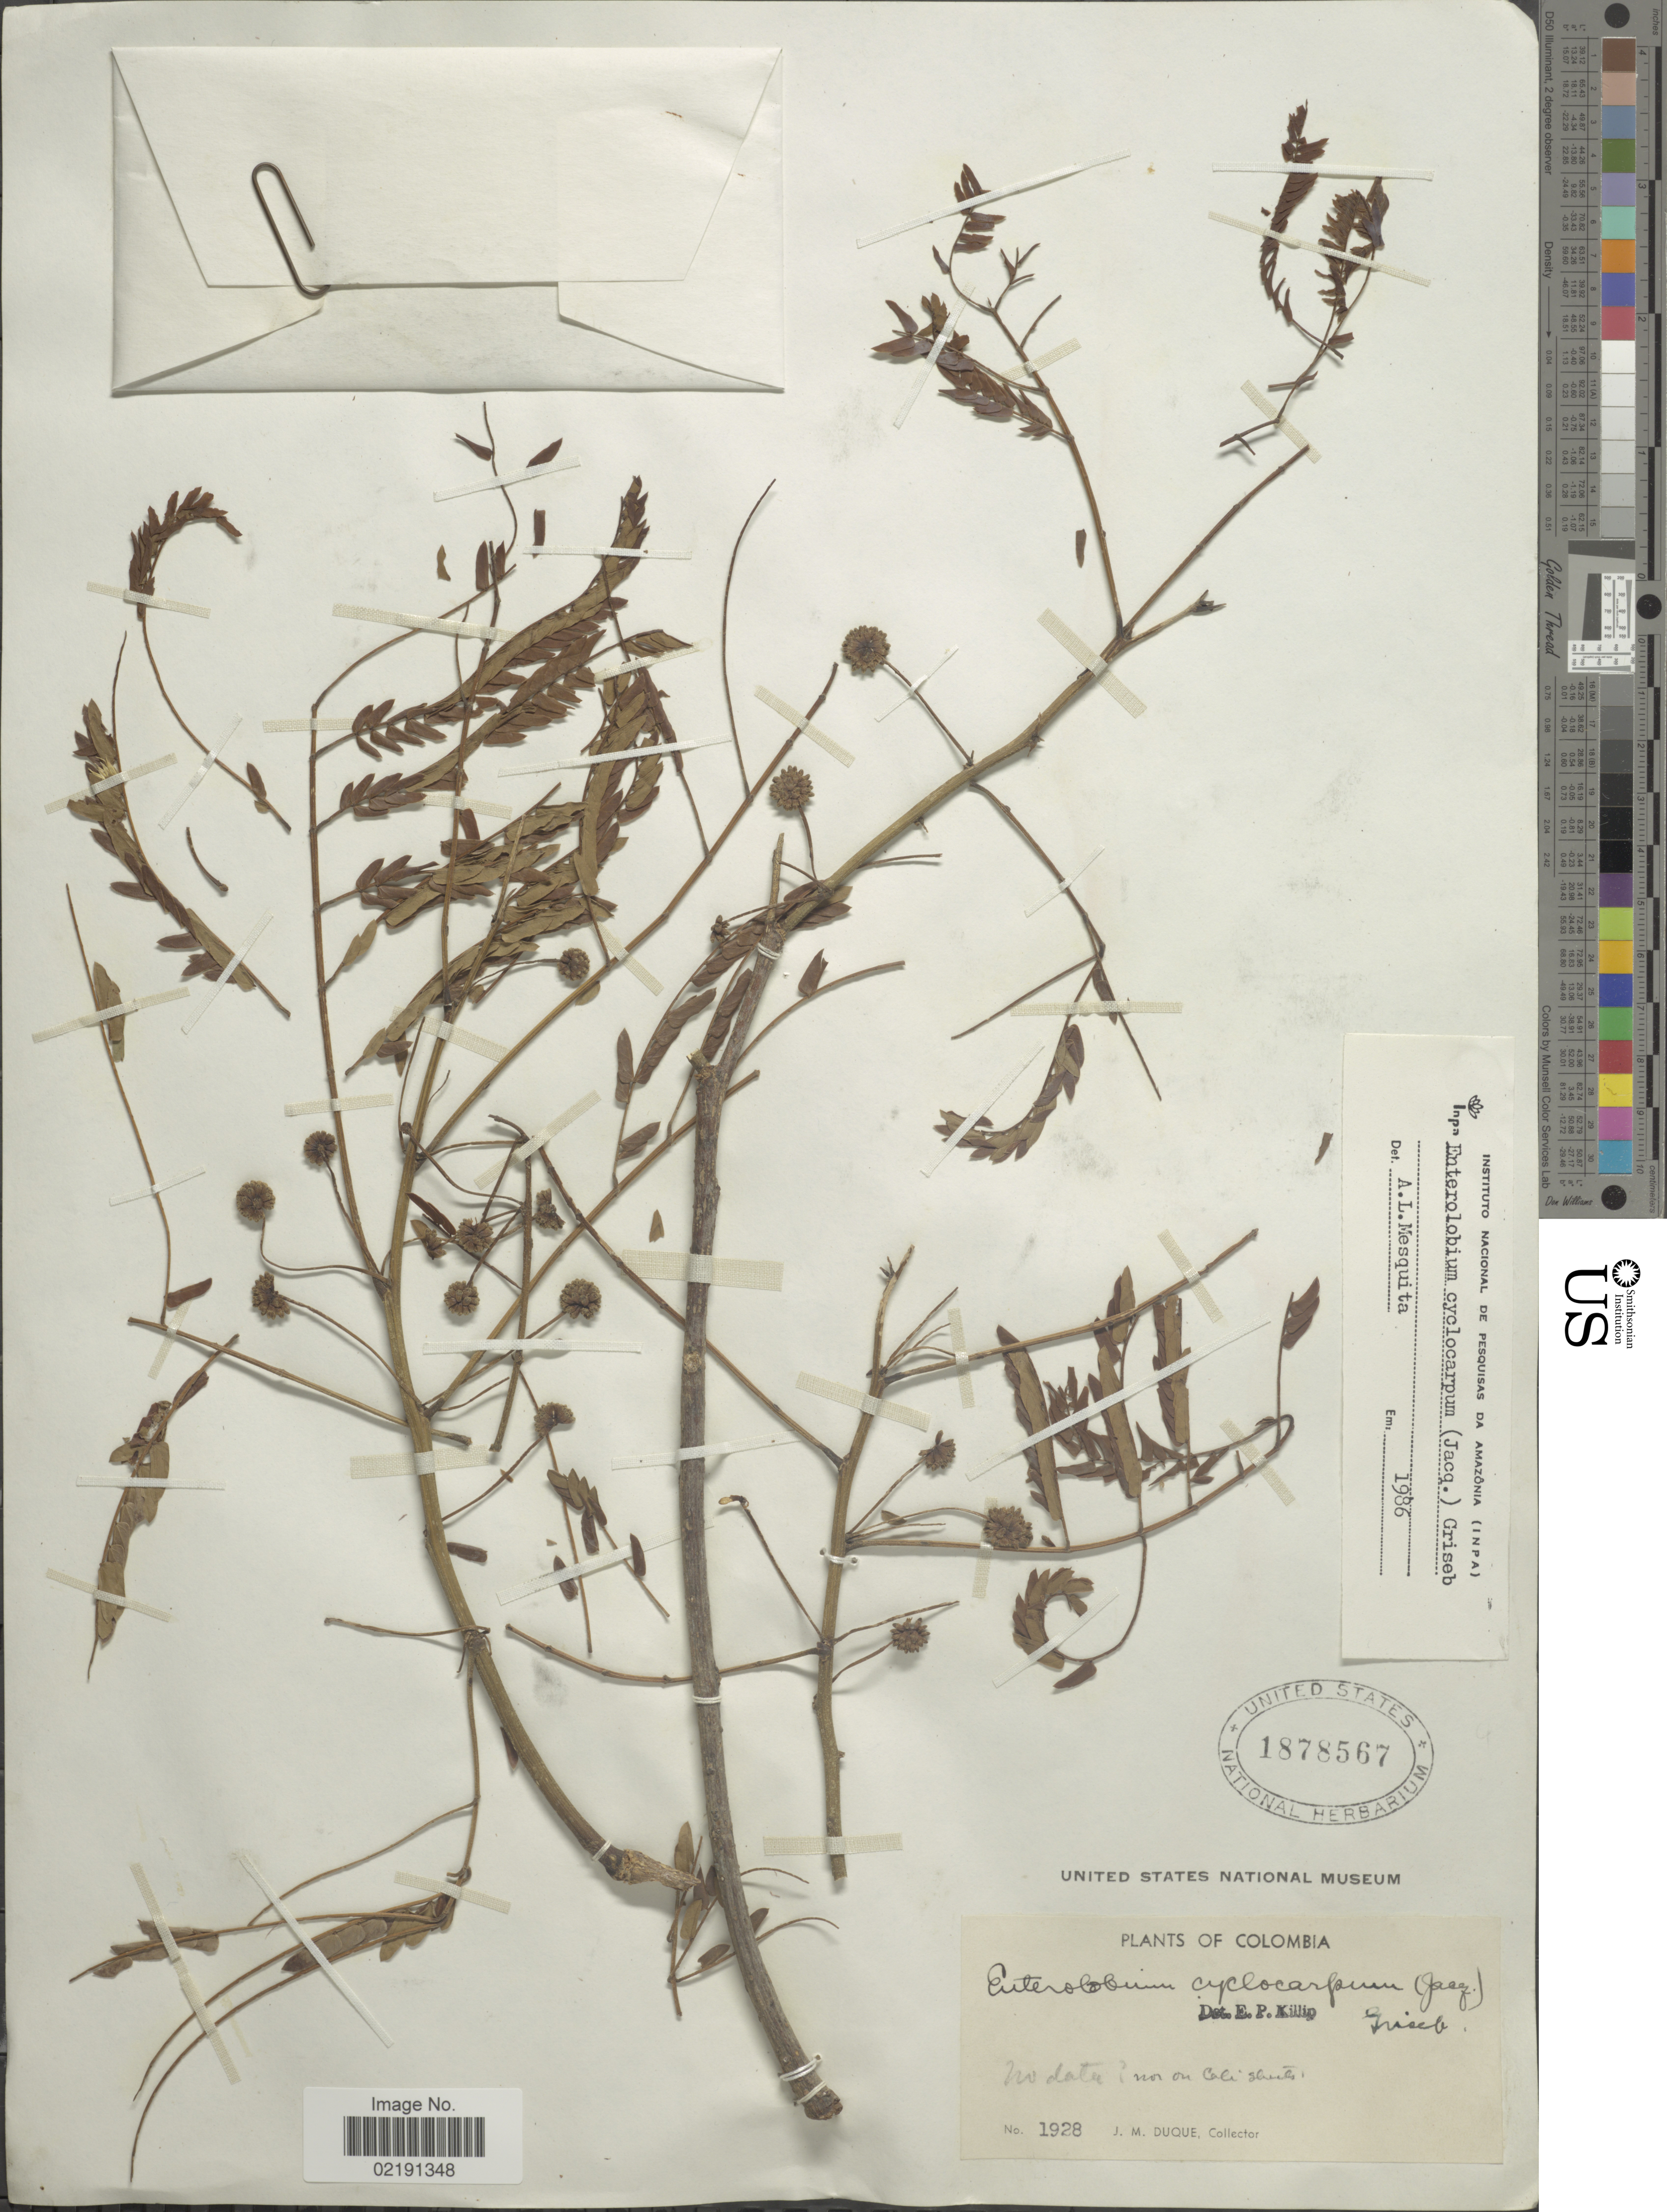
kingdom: Plantae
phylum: Tracheophyta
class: Magnoliopsida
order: Fabales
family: Fabaceae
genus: Enterolobium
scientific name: Enterolobium cyclocarpum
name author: (Jacq.) Griseb.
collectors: J. Duque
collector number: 1928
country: Colombia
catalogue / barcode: US 1878567